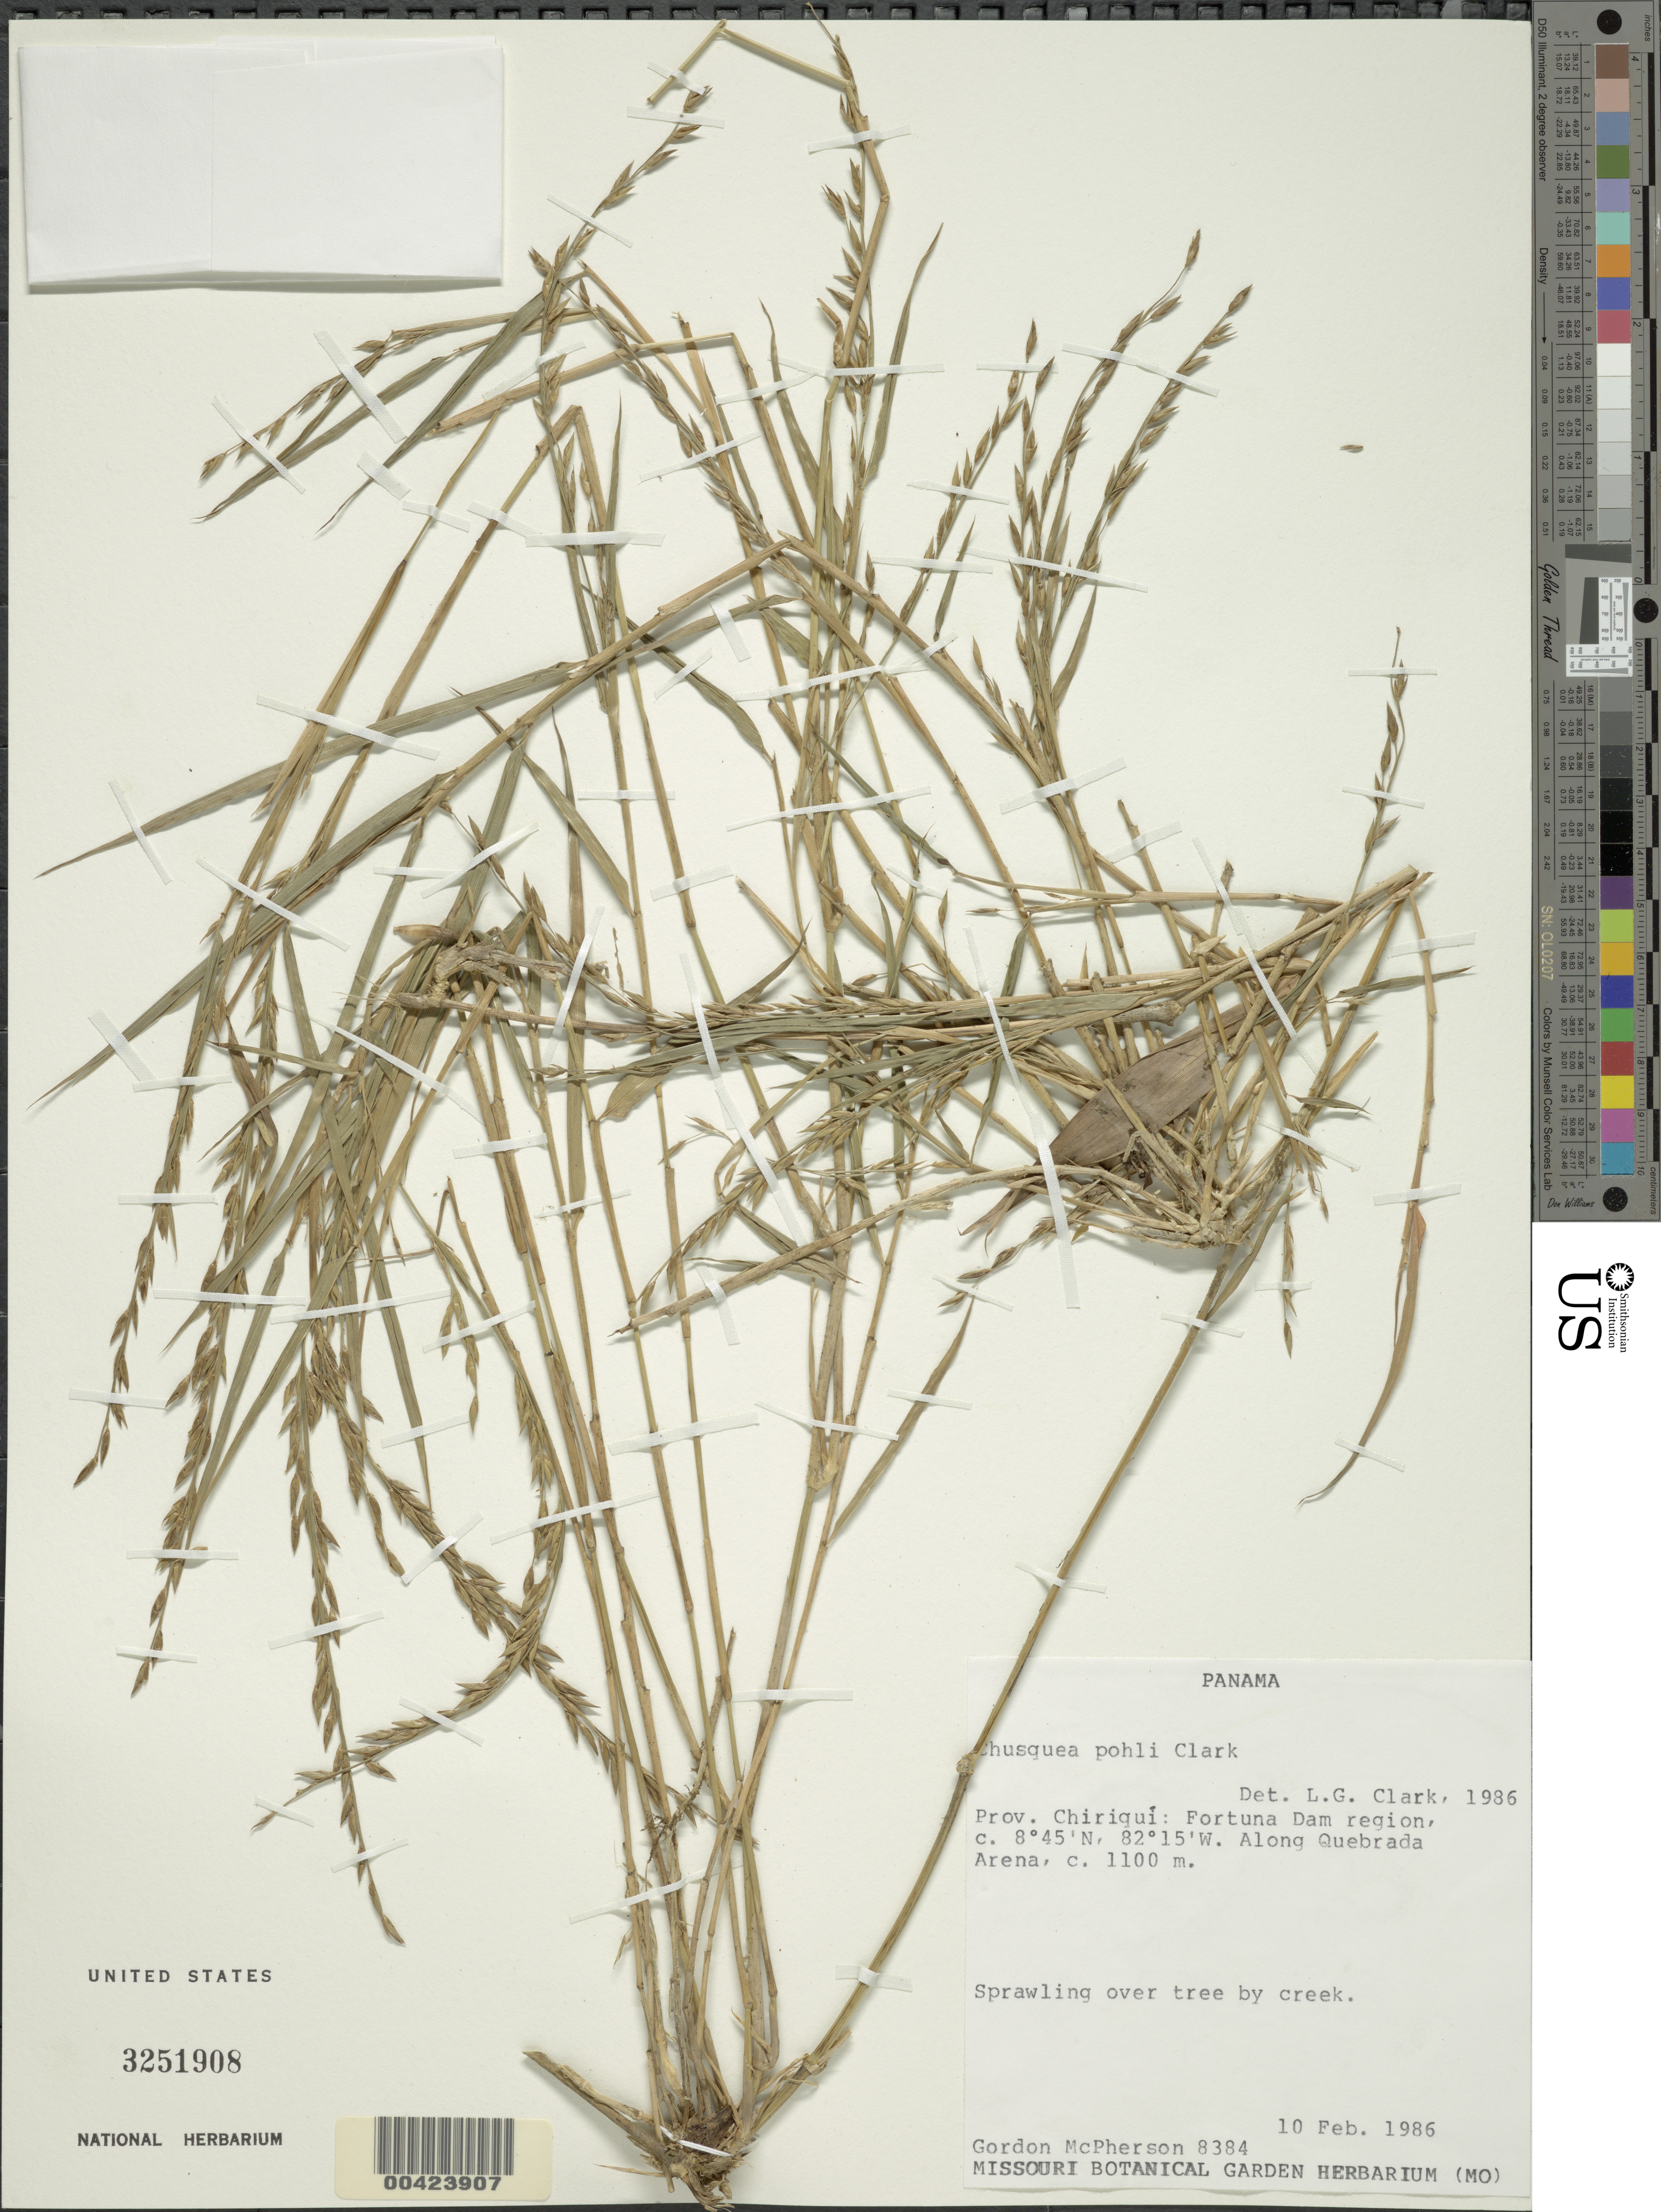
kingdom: Plantae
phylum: Tracheophyta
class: Liliopsida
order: Poales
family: Poaceae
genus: Chusquea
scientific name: Chusquea pohlii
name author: L.G. Clark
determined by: Clark, Lynn G., (ISC), Iowa State University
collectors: G. D. McPherson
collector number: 8384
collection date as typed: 10 Feb 1986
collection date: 1986-02-10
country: Panama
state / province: Chiriquí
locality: Fortuna Dam region; along Quebrada arena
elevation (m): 1100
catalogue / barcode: US 3251908